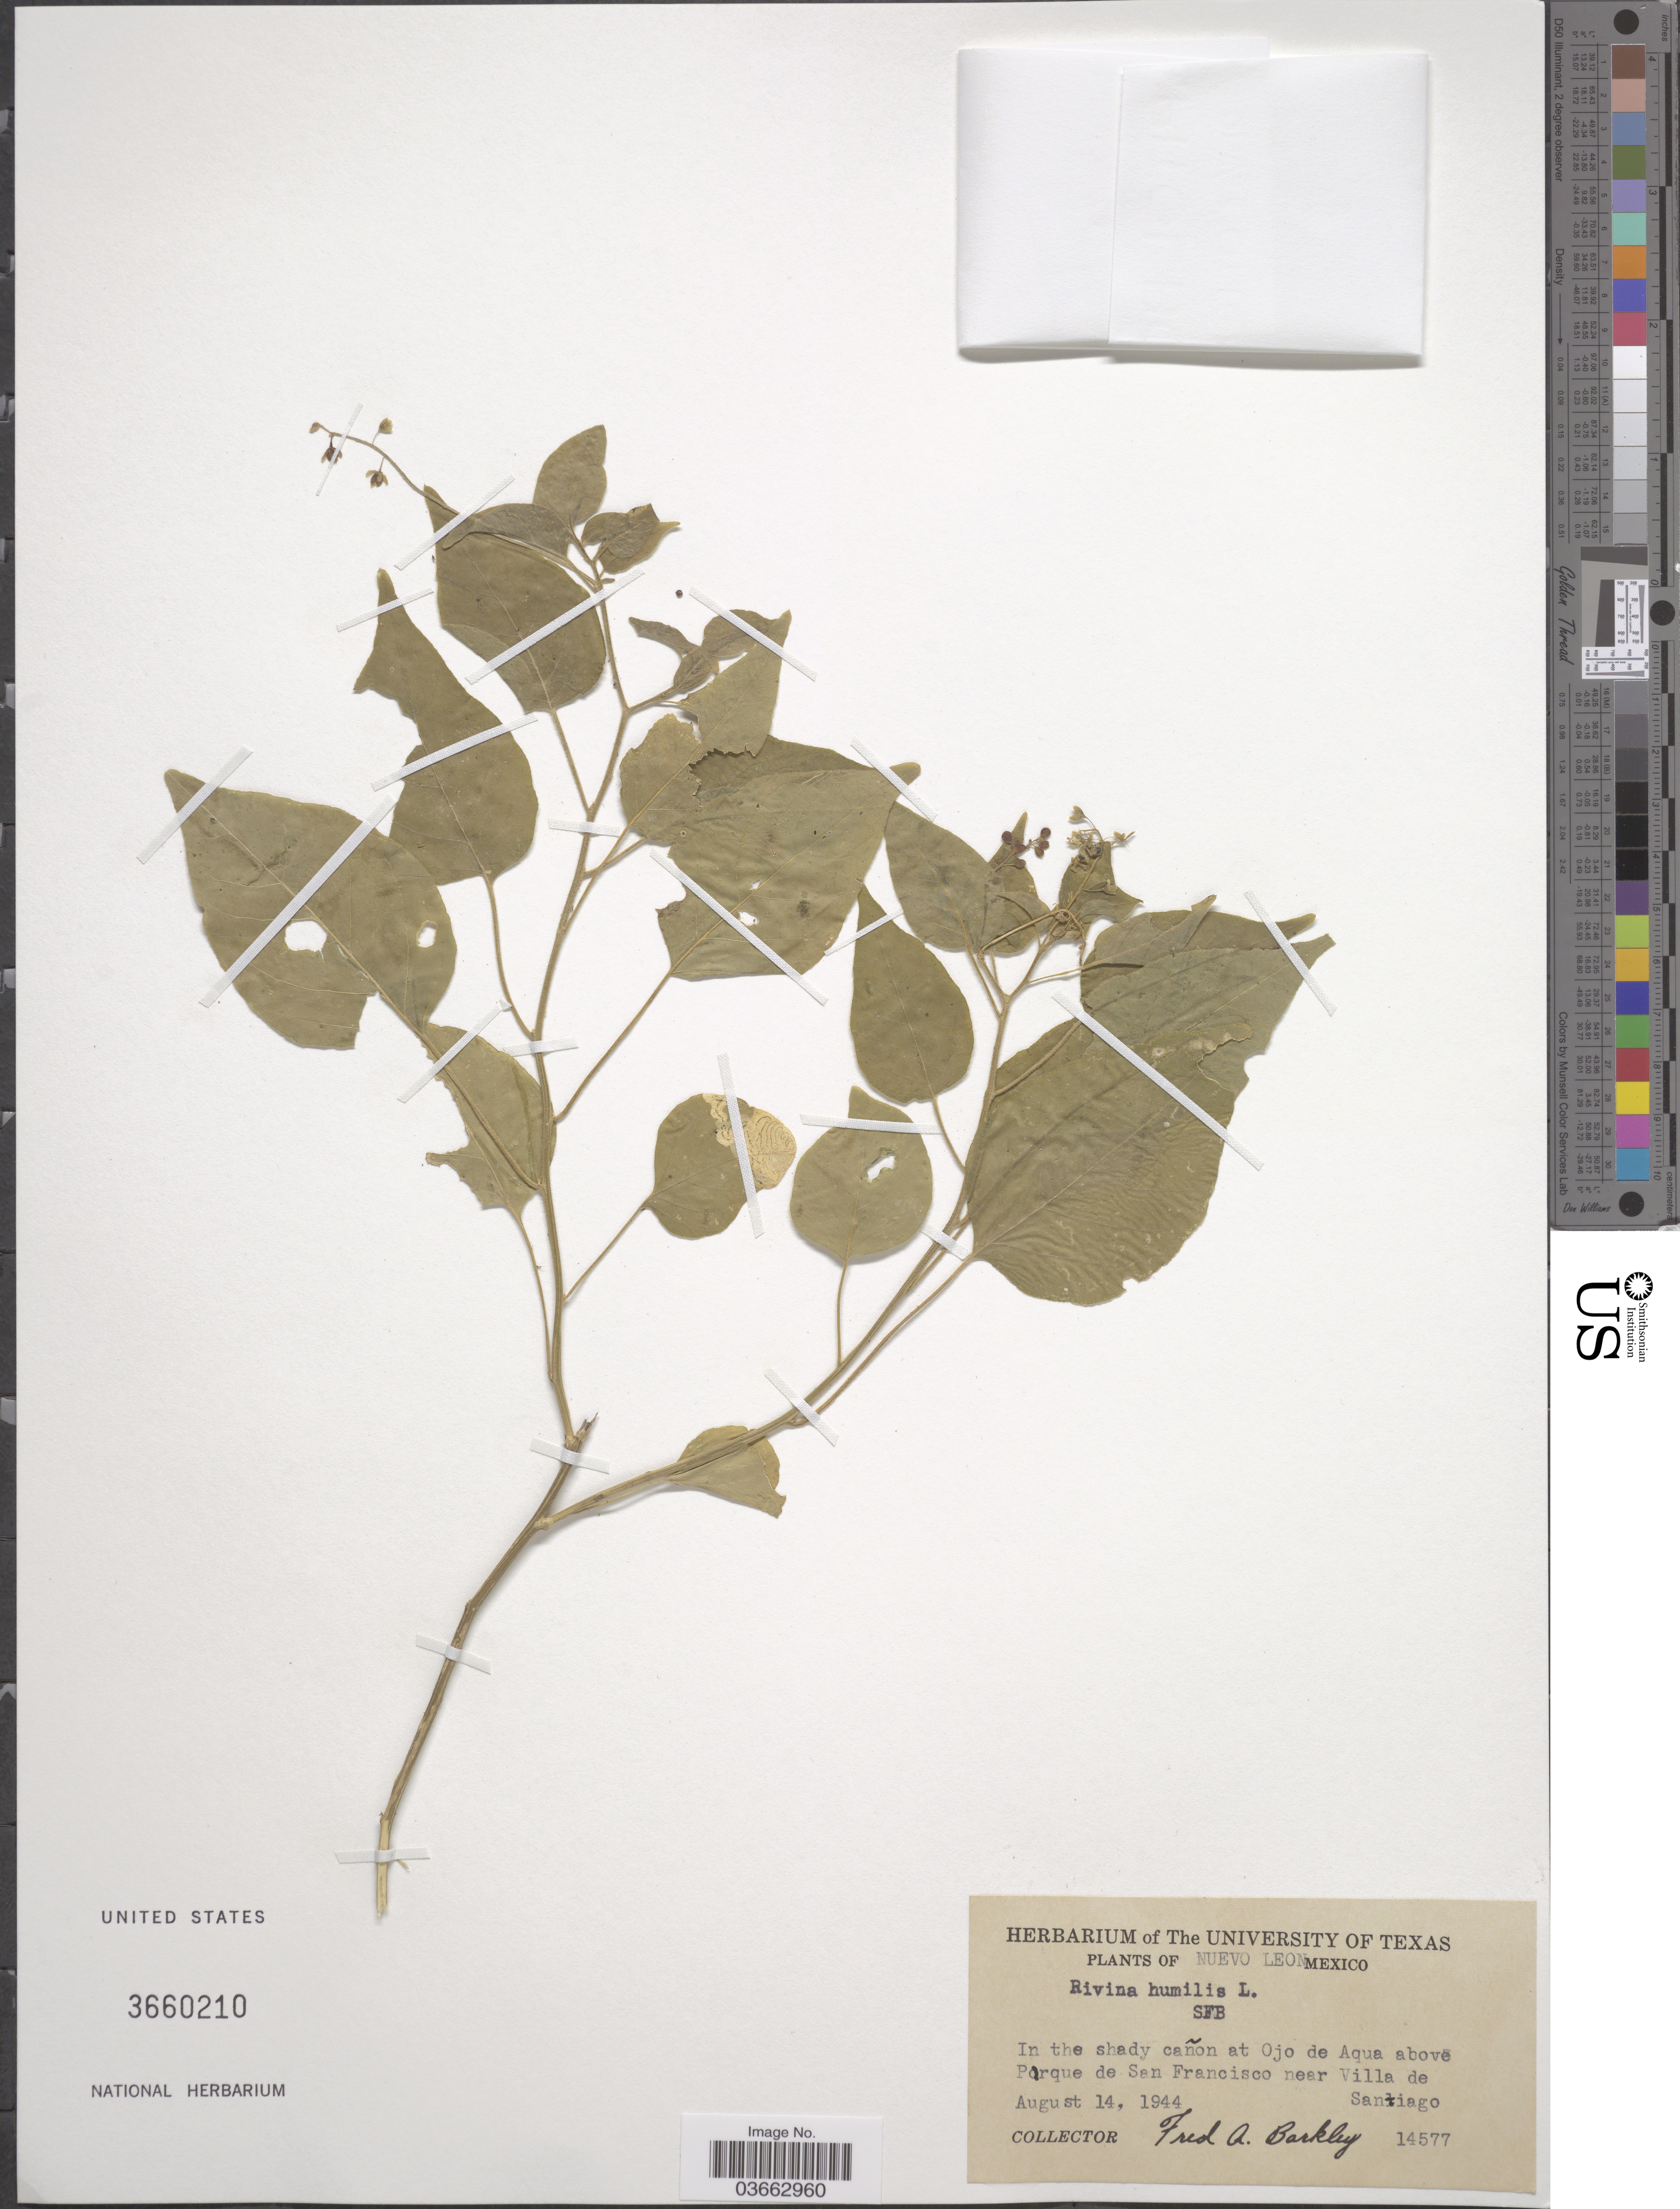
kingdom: Plantae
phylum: Tracheophyta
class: Magnoliopsida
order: Caryophyllales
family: Phytolaccaceae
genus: Rivina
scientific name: Rivina humilis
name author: L.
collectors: F. A. Barkley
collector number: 14577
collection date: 1944-08-14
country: Mexico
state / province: Nuevo León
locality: Cañon at Ojo de Aqua above Parque de San Francisco near Villa de Santiago.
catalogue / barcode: US 3660210